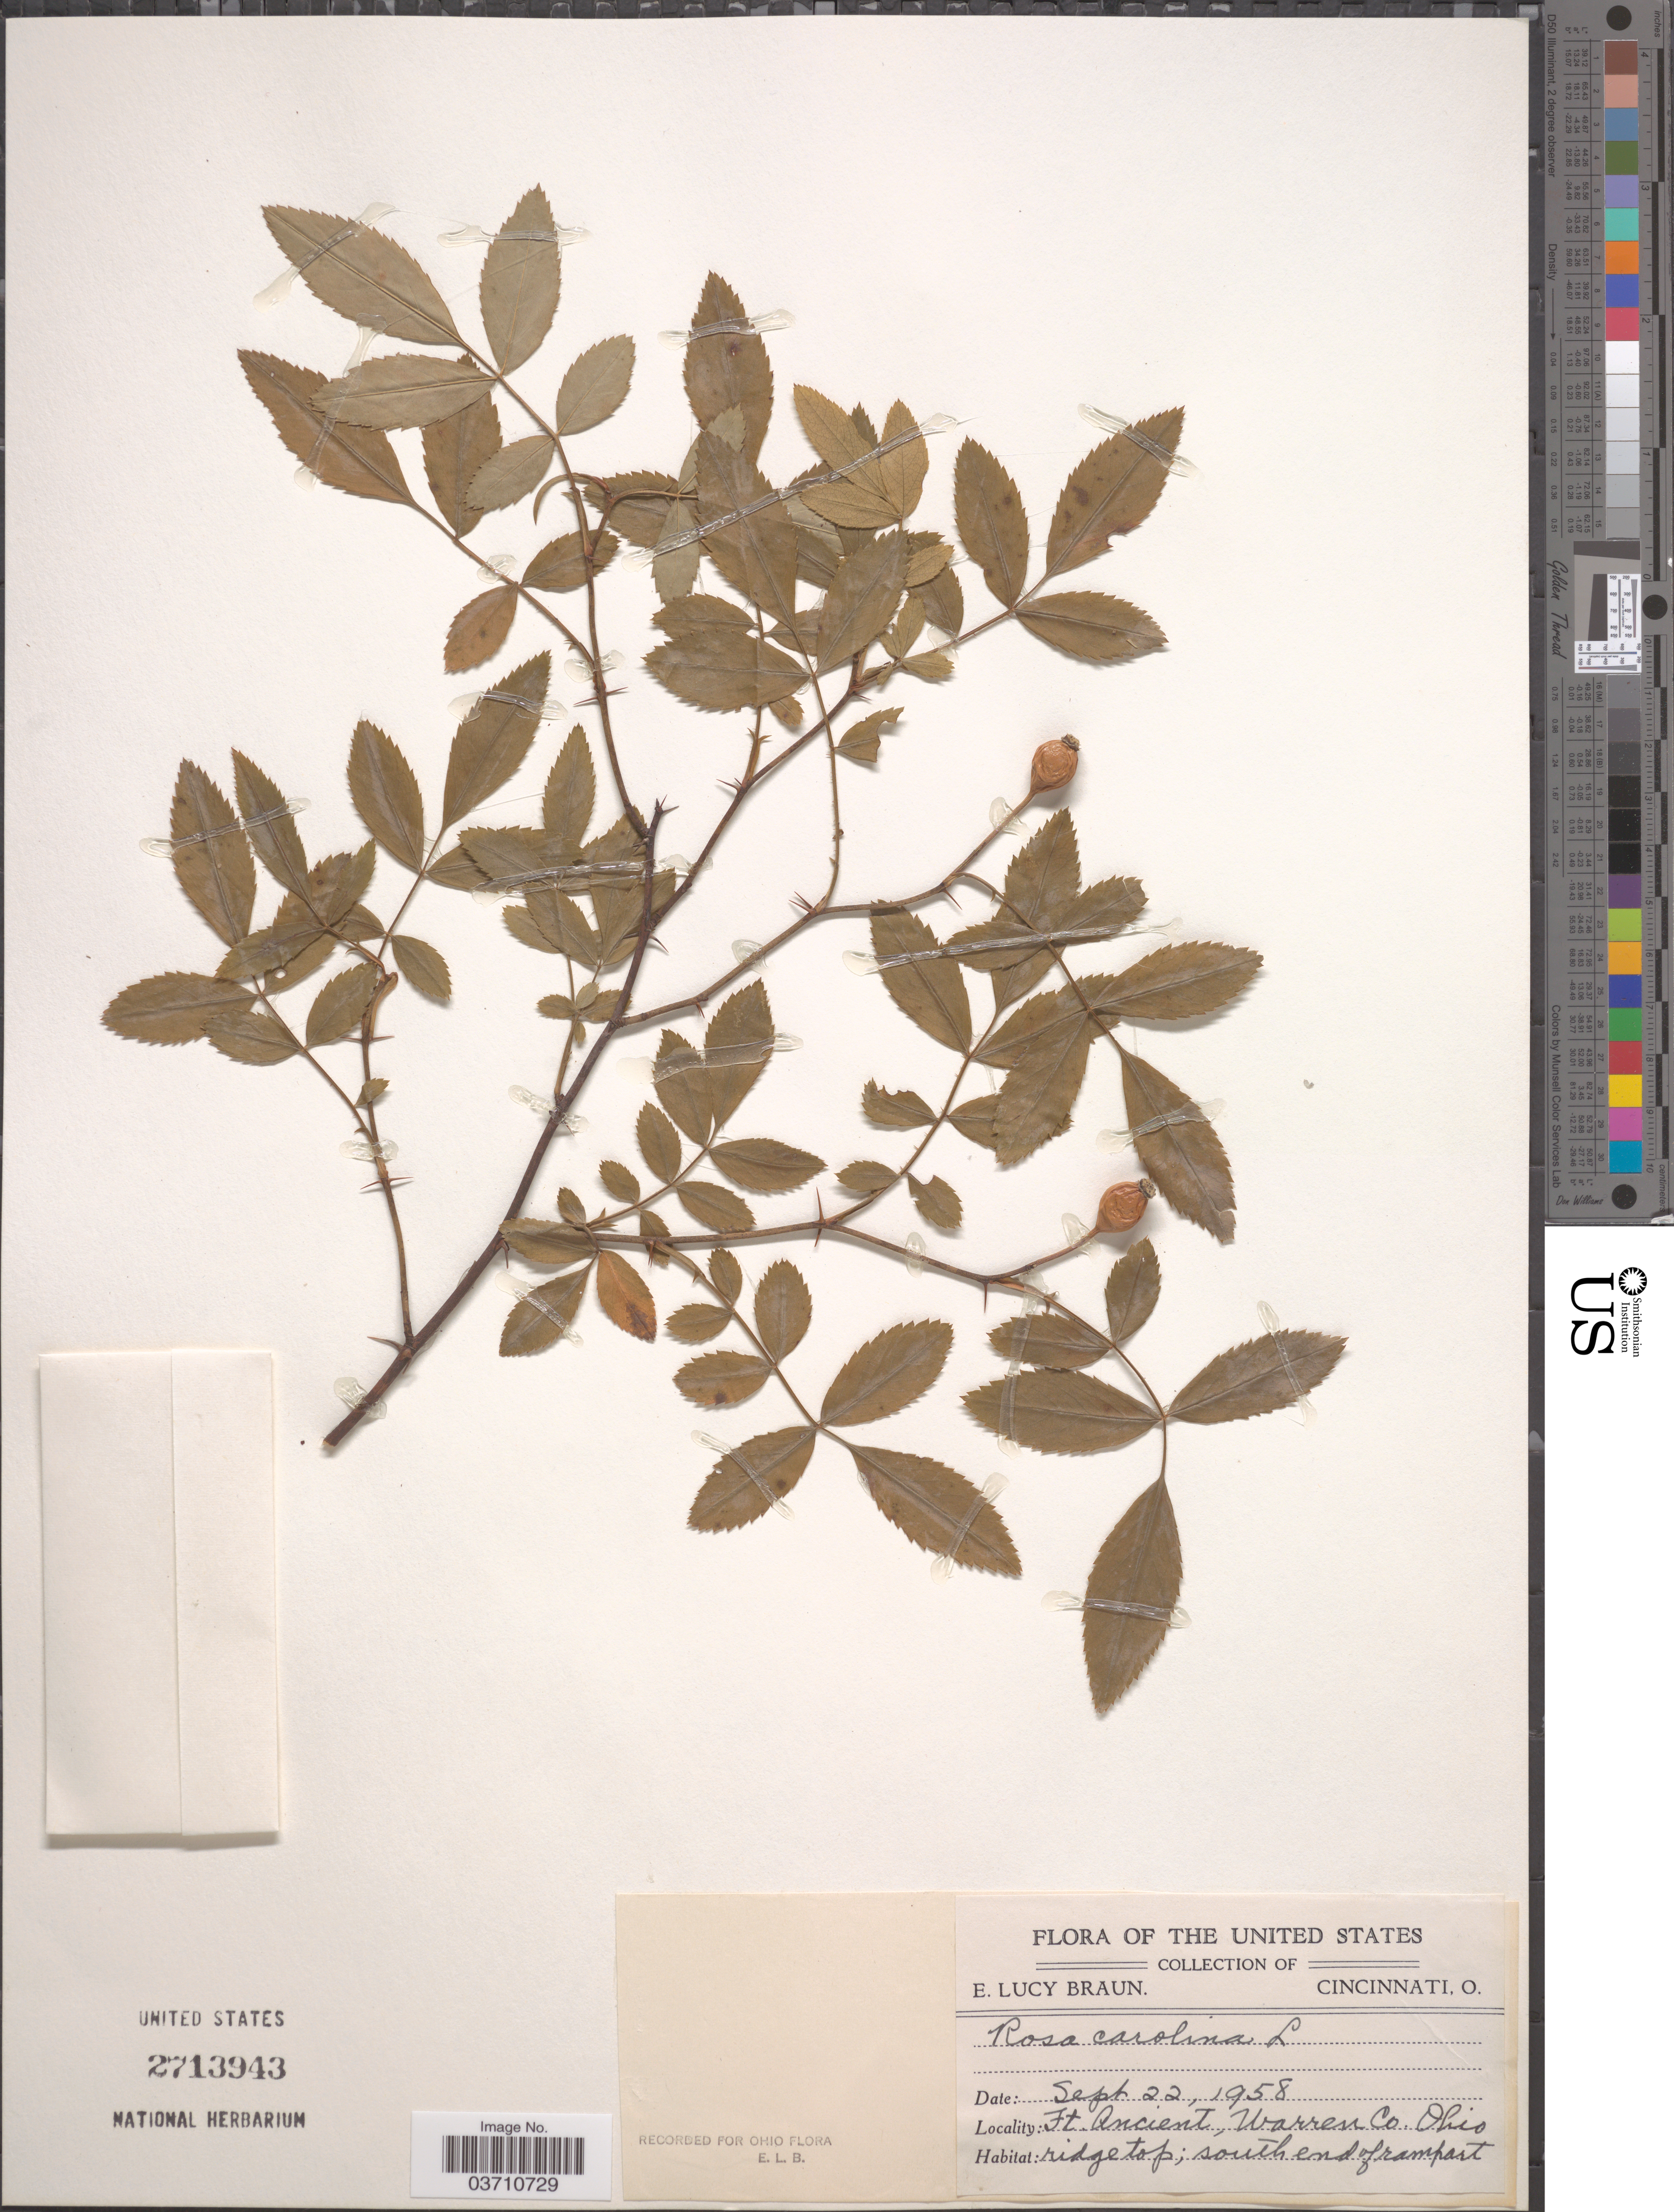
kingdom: Plantae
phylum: Tracheophyta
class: Magnoliopsida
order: Rosales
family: Rosaceae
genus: Rosa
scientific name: Rosa carolina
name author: L.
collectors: E. L. Braun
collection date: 1958-09-22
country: United States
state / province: Ohio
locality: Ft. Ancient, Warren Co. Ridge top; south end of rampart.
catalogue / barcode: US 2713943